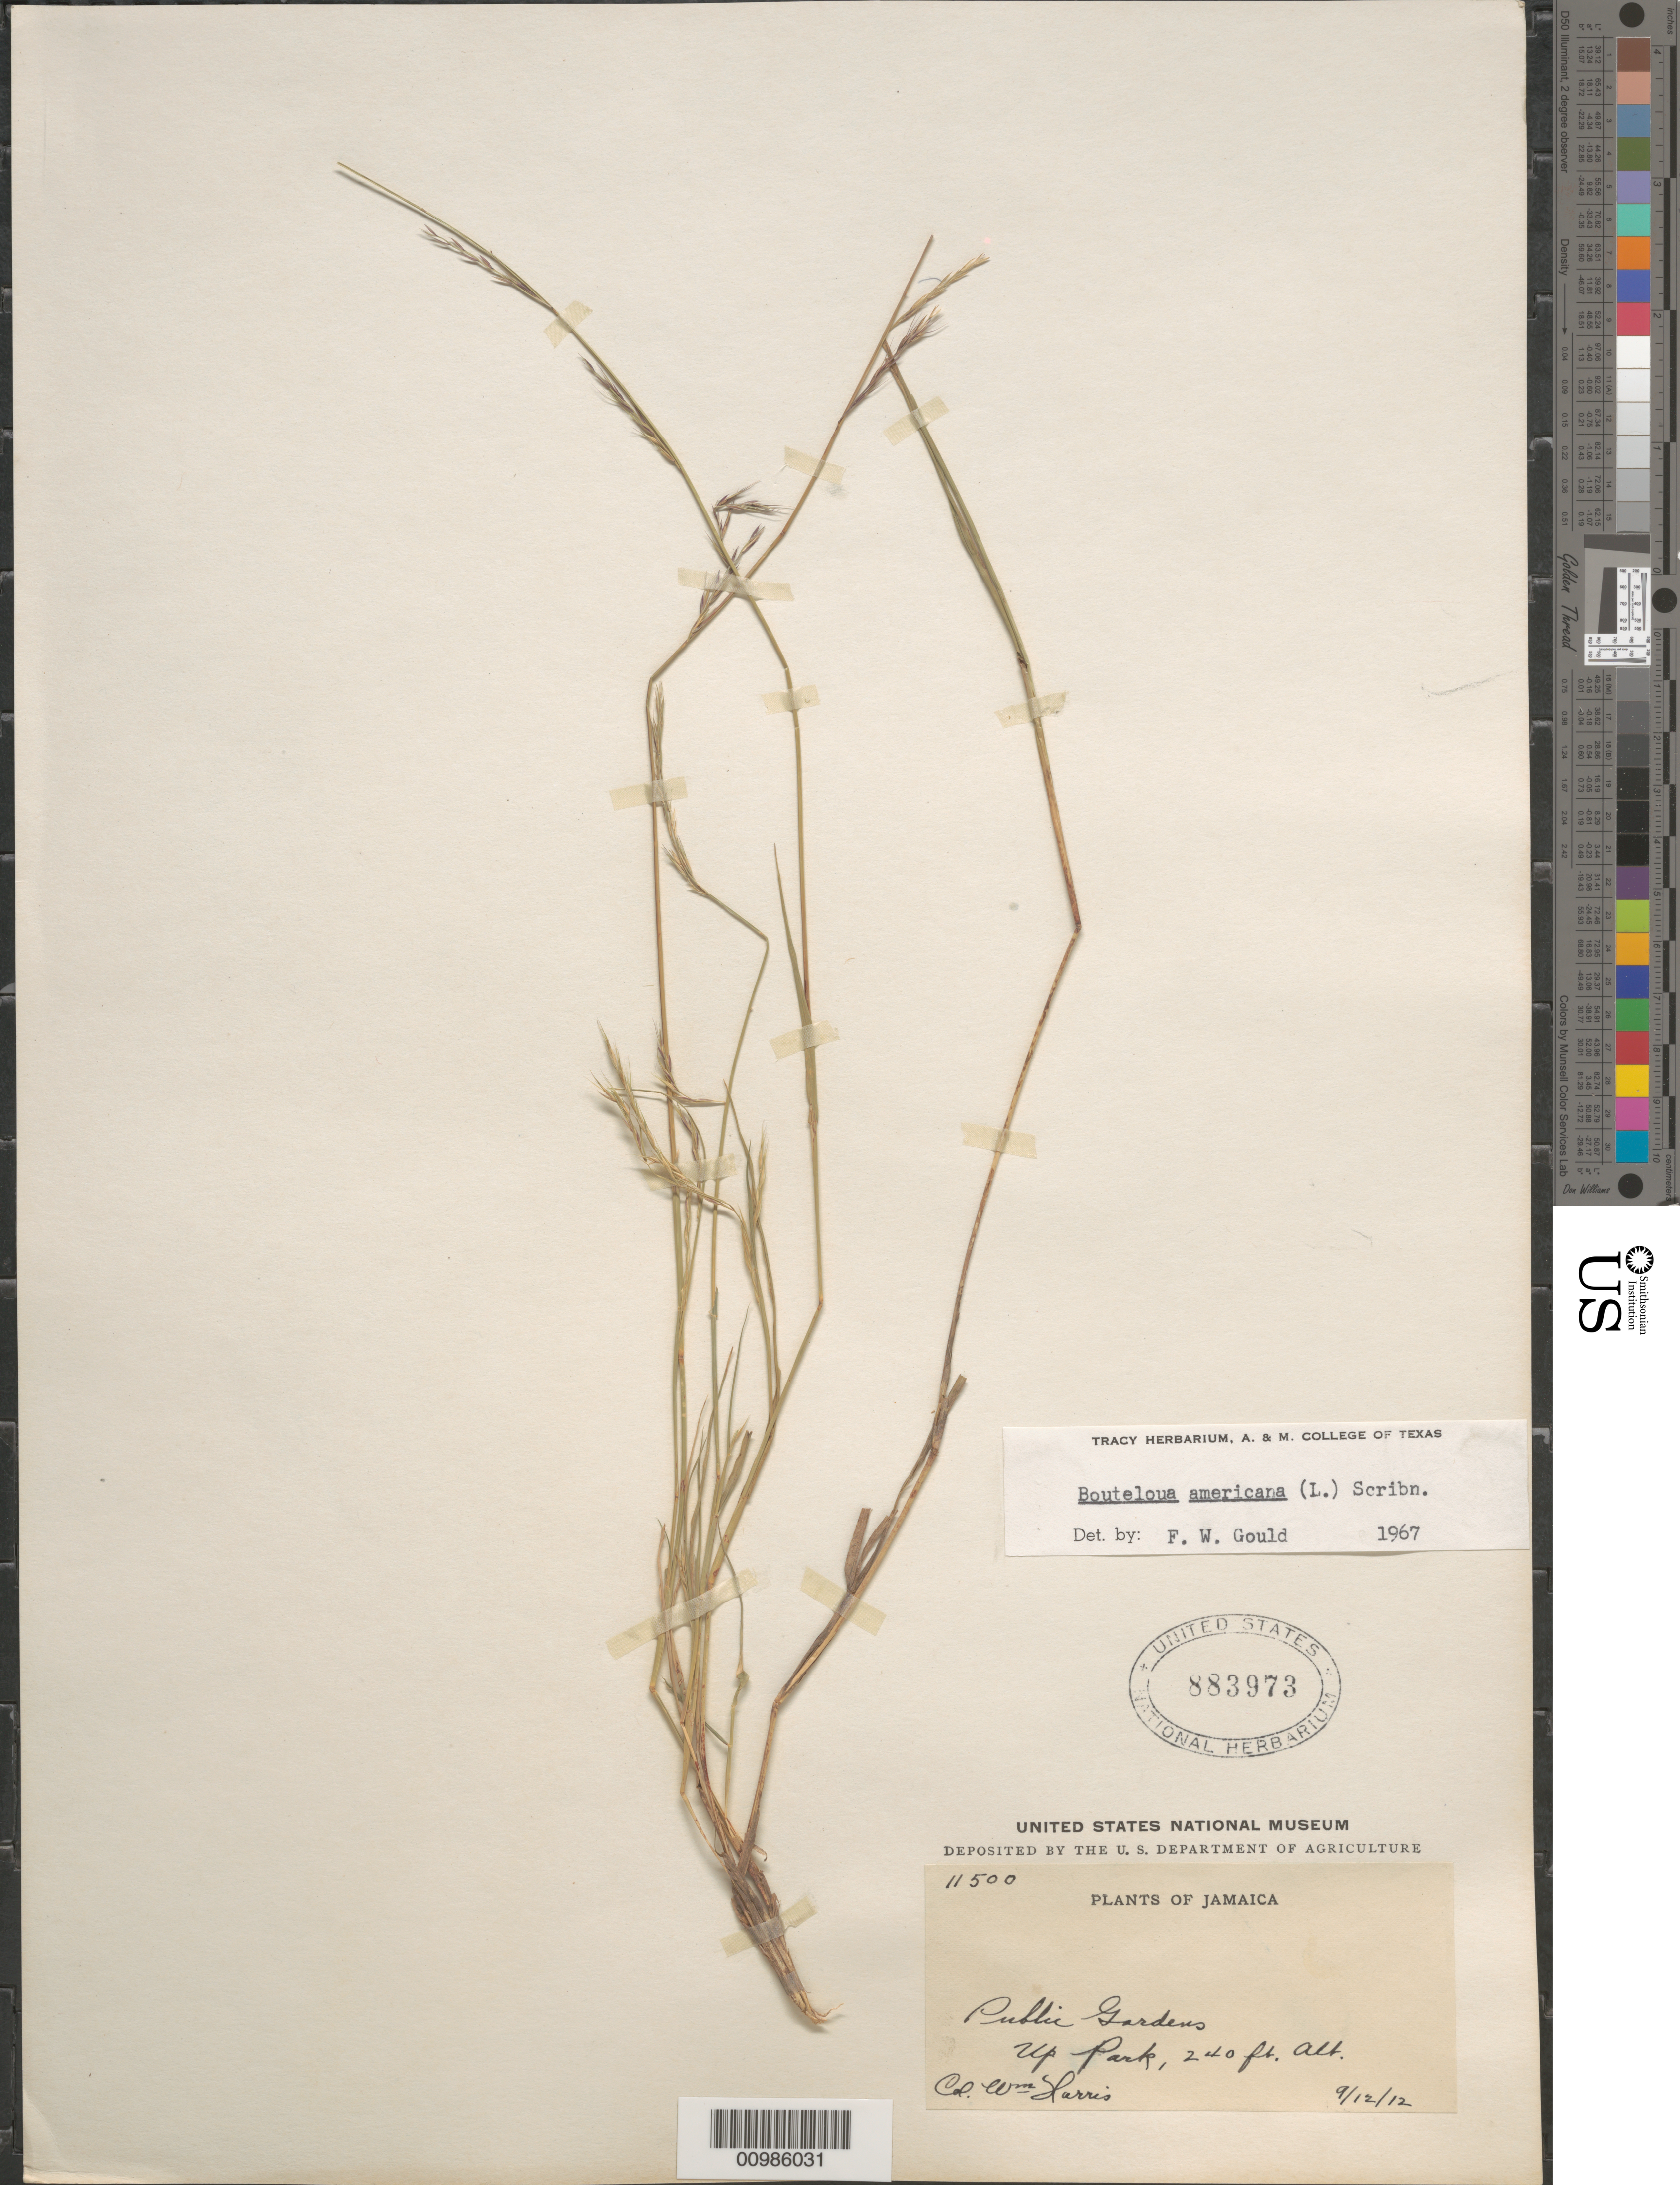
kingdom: Plantae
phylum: Tracheophyta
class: Liliopsida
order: Poales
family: Poaceae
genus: Bouteloua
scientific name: Bouteloua americana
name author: (L.) Scribn.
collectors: W. H. Harris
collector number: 11500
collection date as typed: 12 Sep 1912 or 09 Dec 1912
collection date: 1912-09-12 or 1912-12-09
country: Jamaica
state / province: Saint Andrew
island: Jamaica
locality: Up Park Camp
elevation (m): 73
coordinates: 0 N, 0 E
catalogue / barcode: US 883973